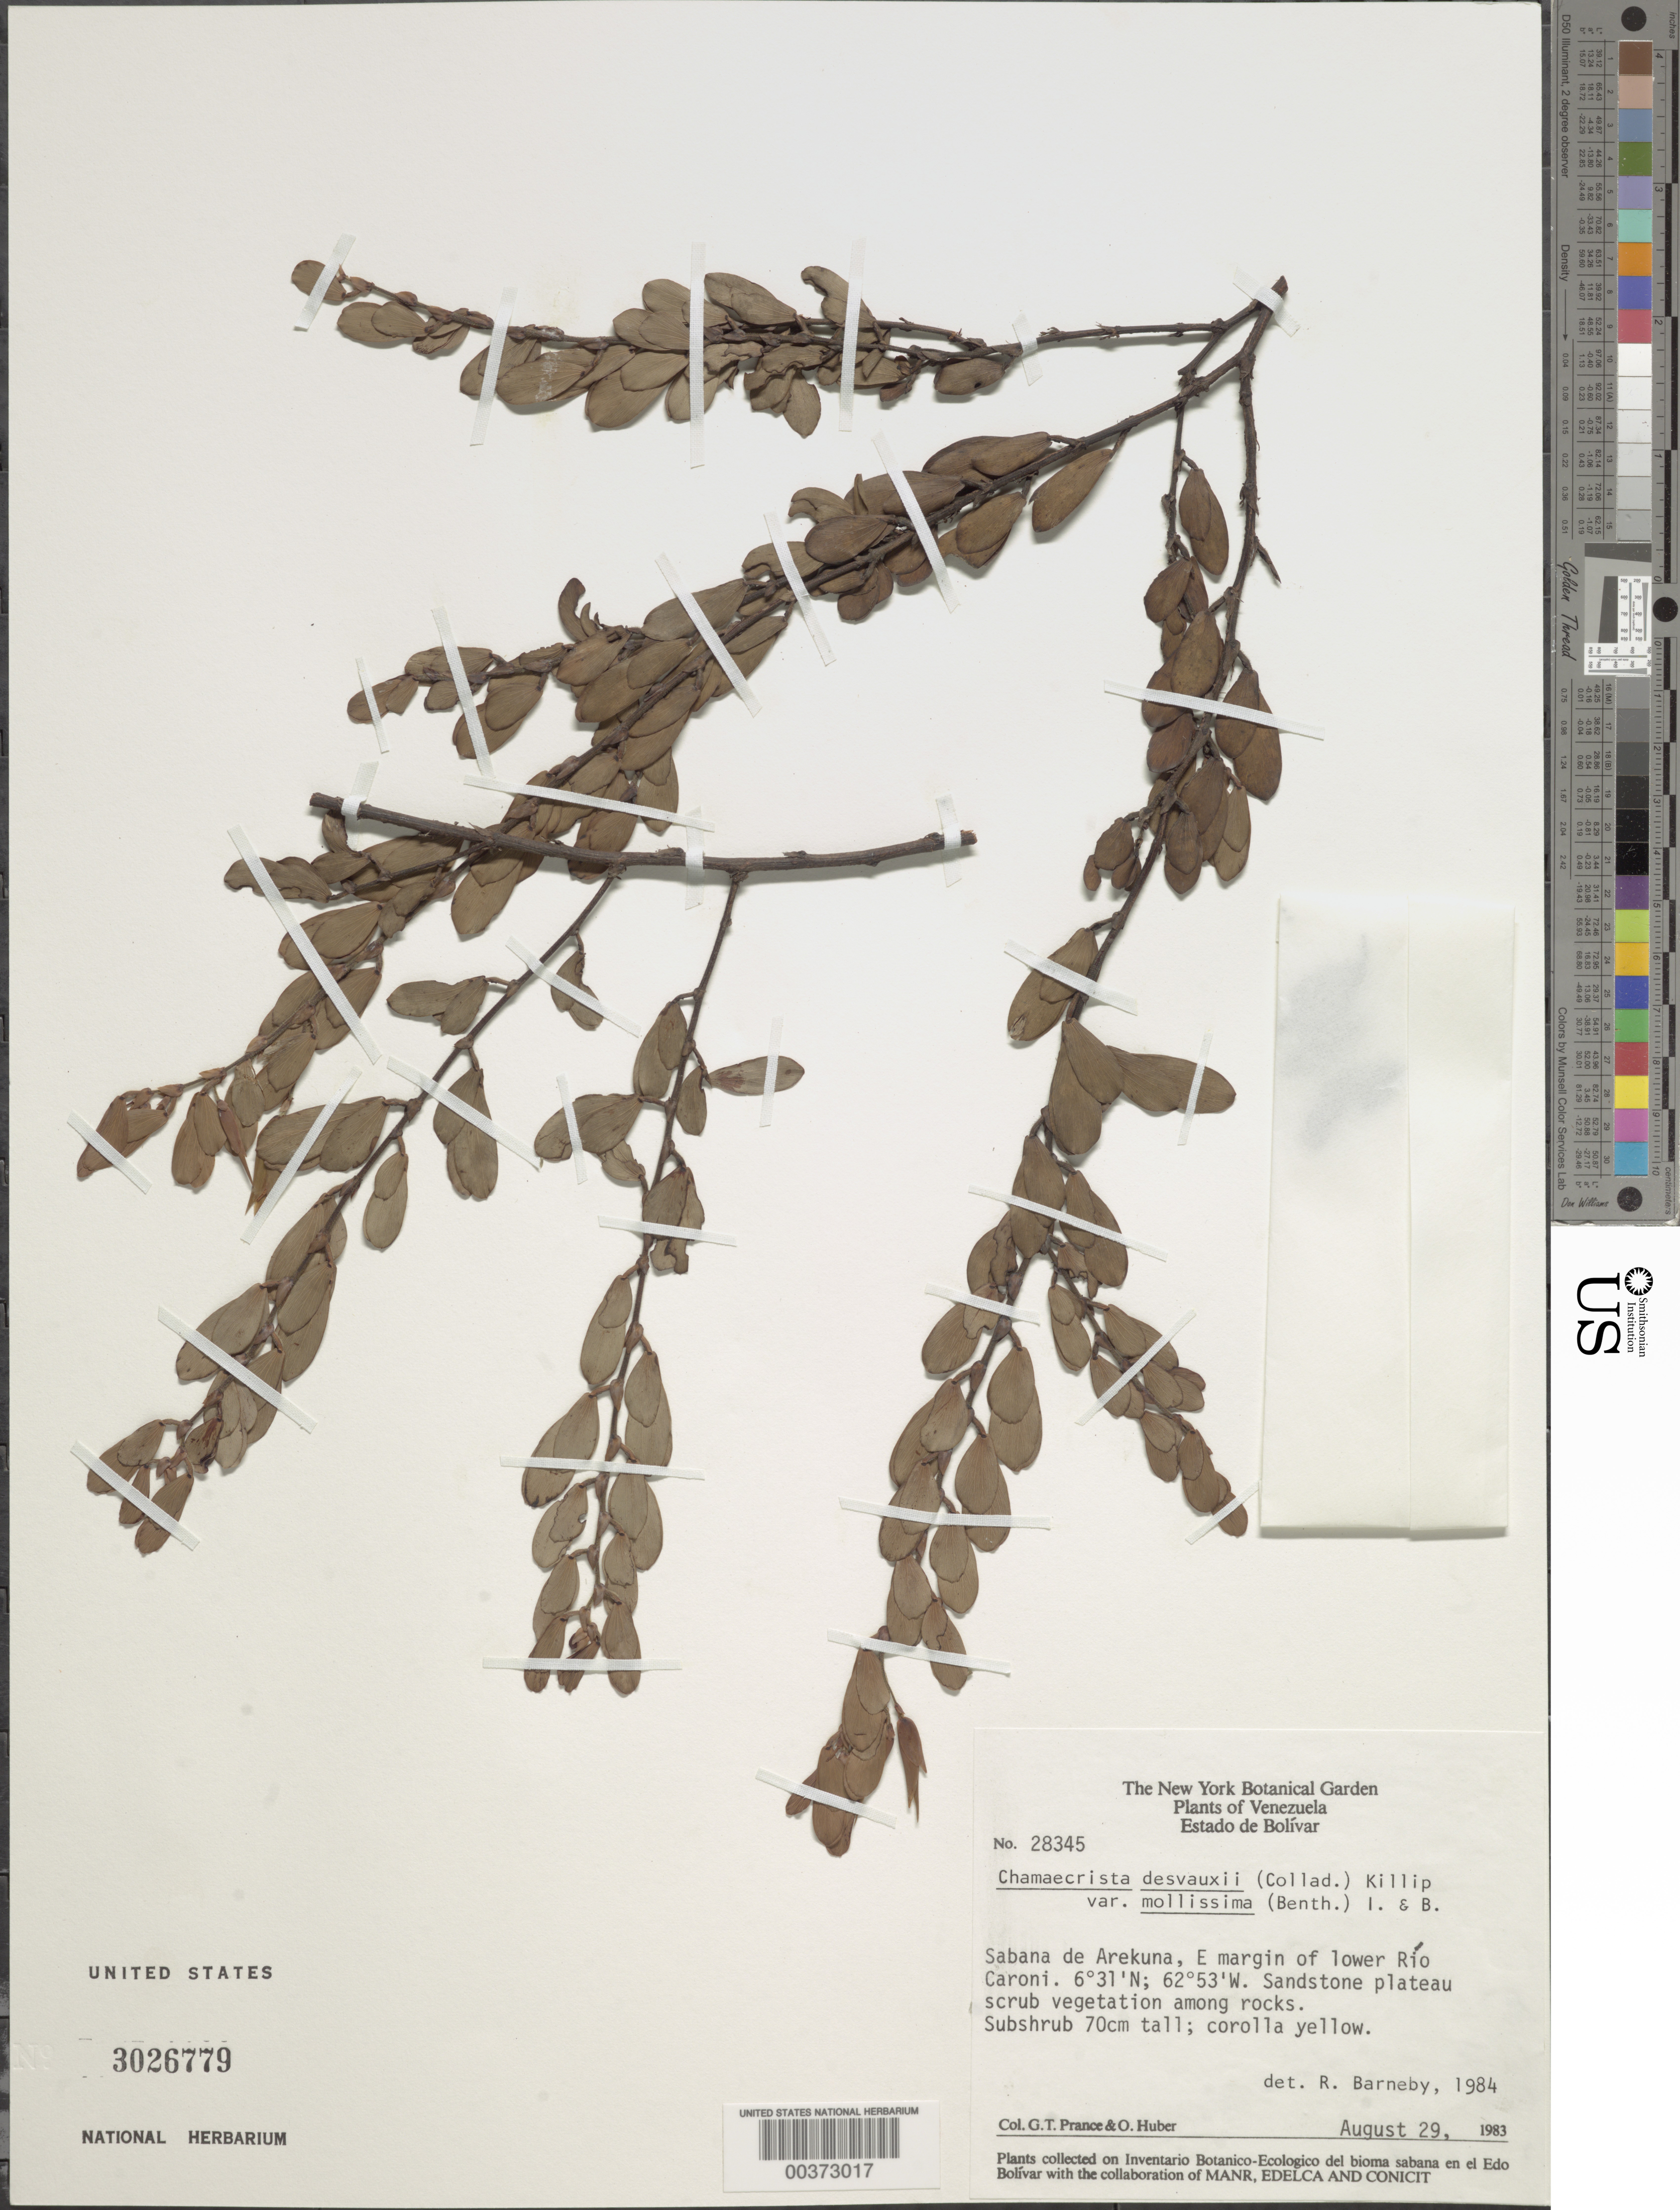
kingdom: Plantae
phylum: Tracheophyta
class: Magnoliopsida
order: Fabales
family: Fabaceae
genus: Chamaecrista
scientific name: Chamaecrista desvauxii var. mollissima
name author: (Benth.) H.S. Irwin & Barneby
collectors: G. T. Prance & O. Huber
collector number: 28345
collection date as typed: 29 Aug 1983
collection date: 1983-08-29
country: Venezuela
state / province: Bolivar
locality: Sabana de arekuna, e margin of lower rio caroni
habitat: Sandstone plateau scrub vegetation among rocks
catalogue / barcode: US 3026779